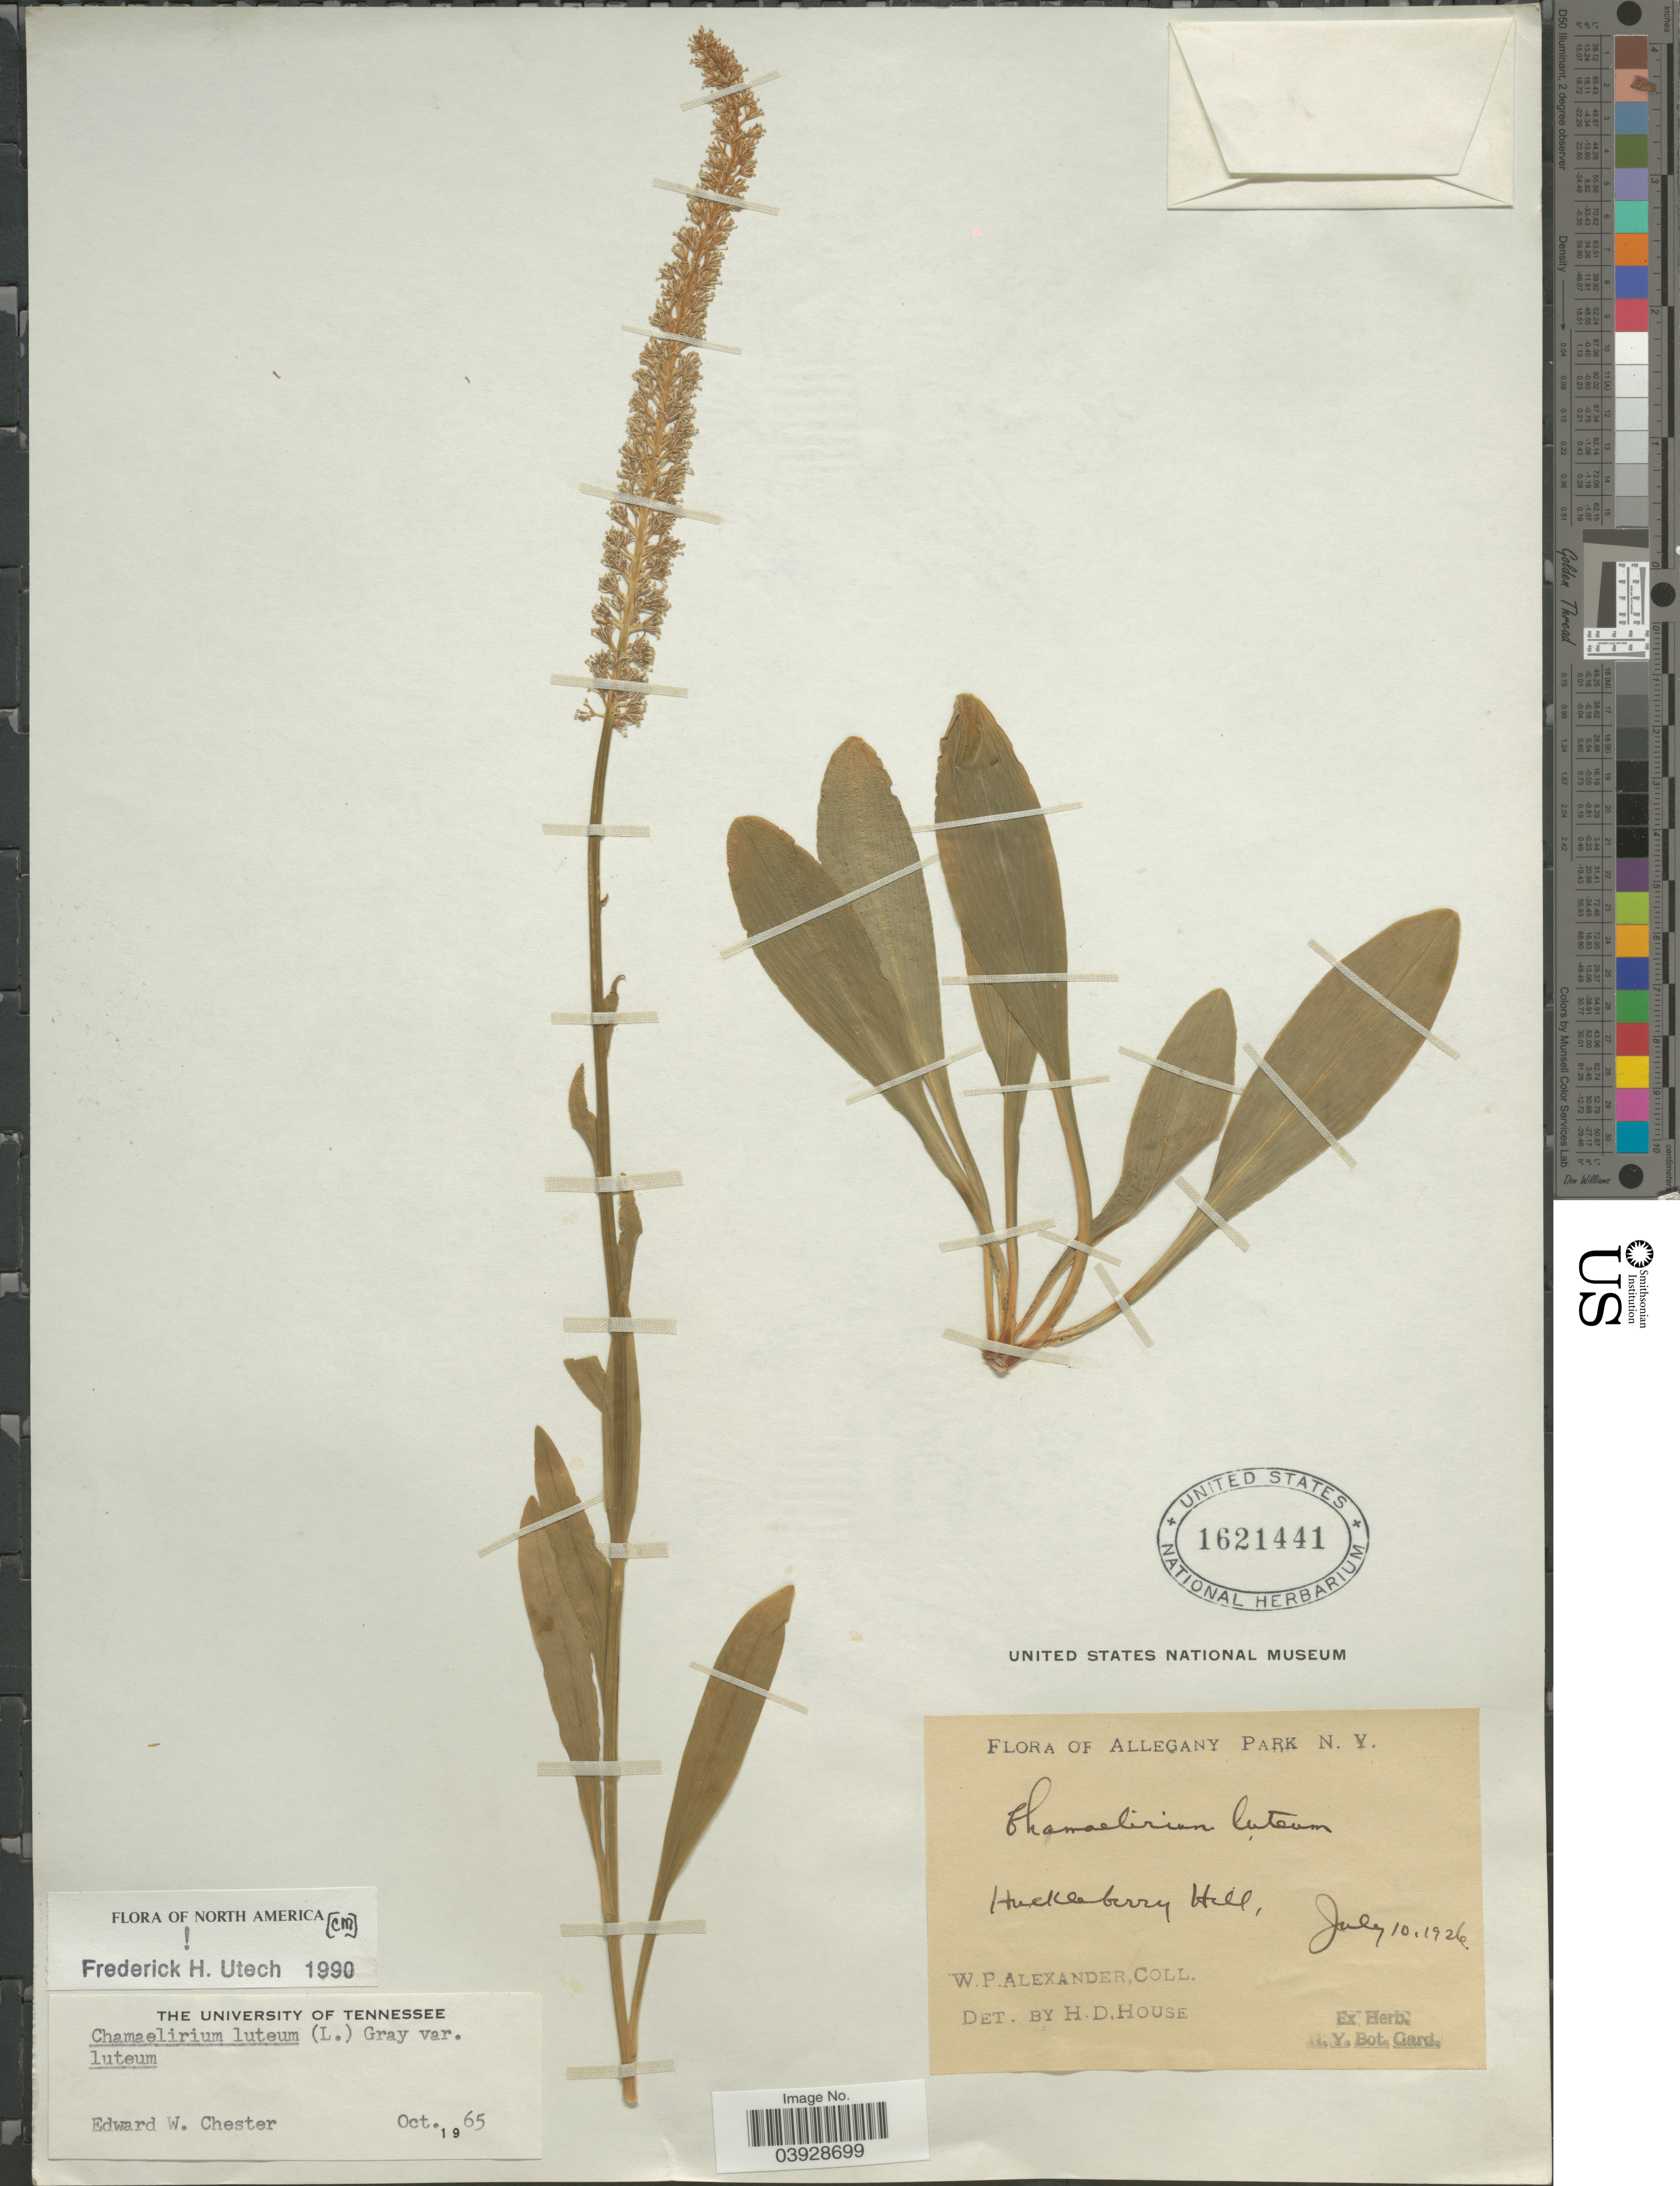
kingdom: Plantae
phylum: Tracheophyta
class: Liliopsida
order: Liliales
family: Melanthiaceae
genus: Chamaelirium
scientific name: Chamaelirium luteum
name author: (L.) A. Gray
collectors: W. P. Alexander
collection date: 1926-07-10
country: United States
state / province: New York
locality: Allegany Park. Huckerberry Hill.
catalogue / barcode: US 1621441